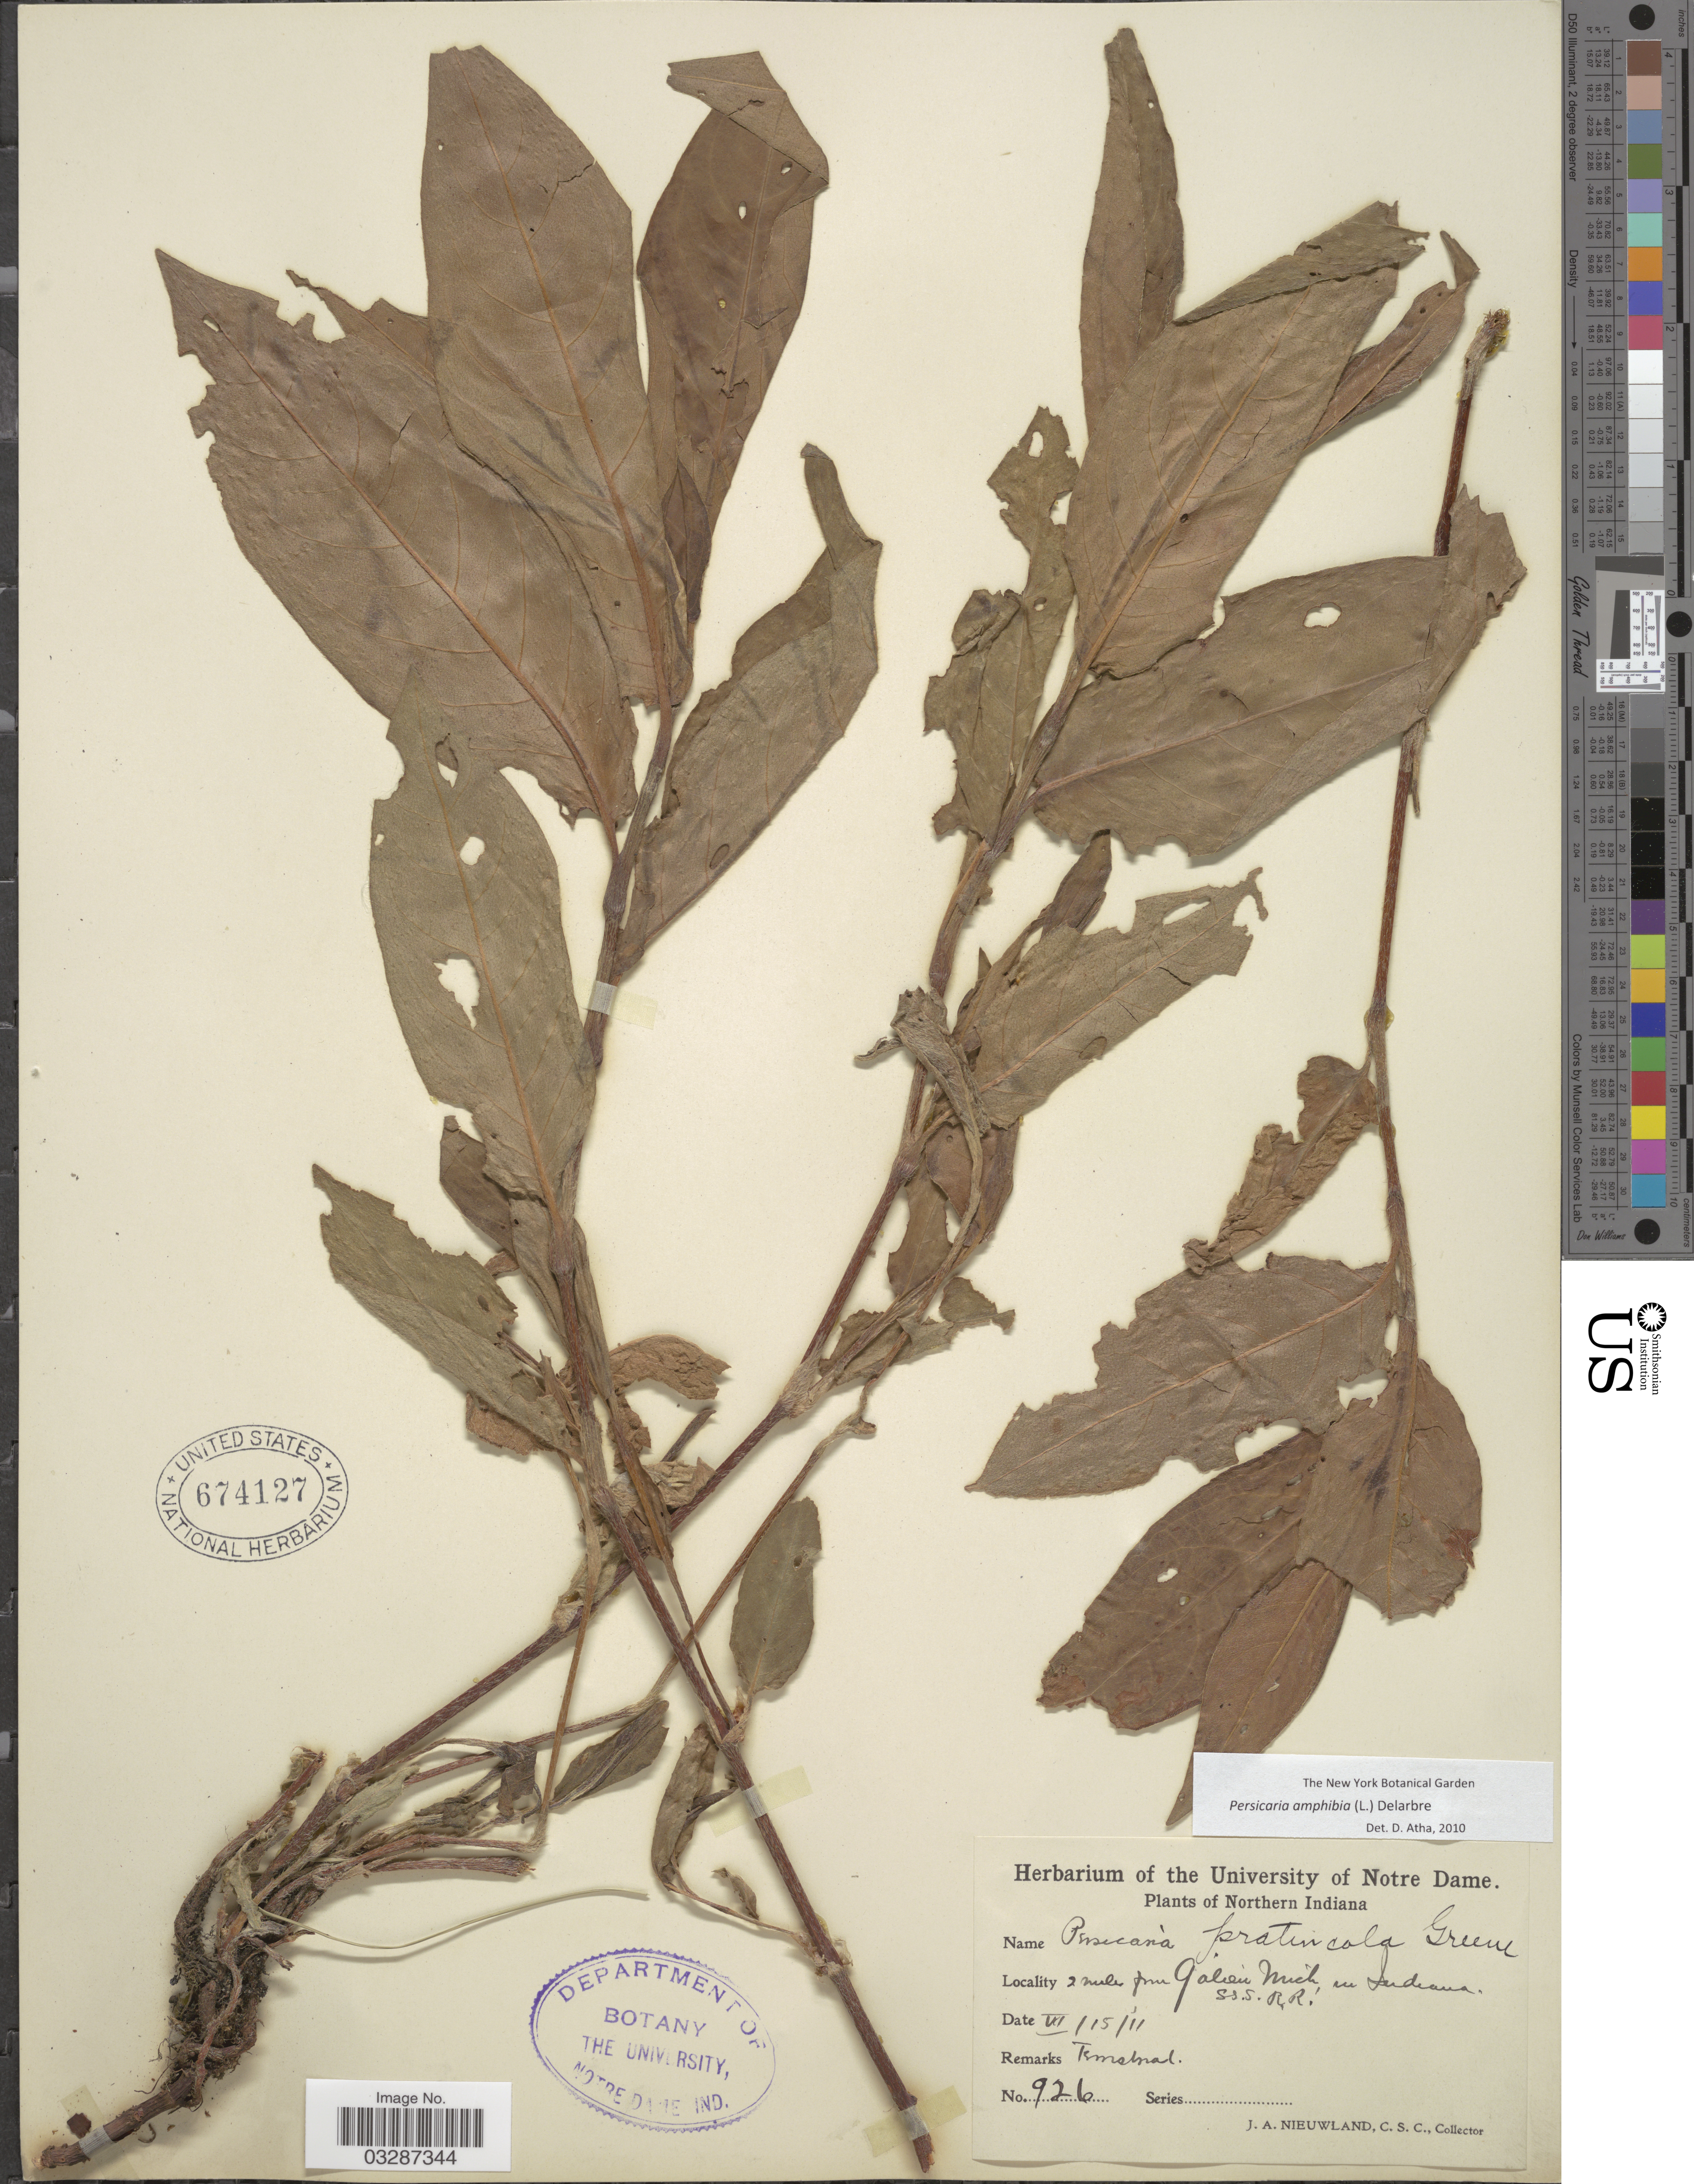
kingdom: Plantae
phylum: Tracheophyta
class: Magnoliopsida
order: Caryophyllales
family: Polygonaceae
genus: Persicaria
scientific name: Persicaria amphibia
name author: (L.) Delarbre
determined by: Atha, D. E.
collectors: J. A. Nieuwland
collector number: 926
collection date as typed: Transcribed d/m/y: 15/6/11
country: United States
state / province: Indiana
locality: Northern Indiana. 2 miles from Galien Mich, in Indiana. SS.S. R.R.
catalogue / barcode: US 674127